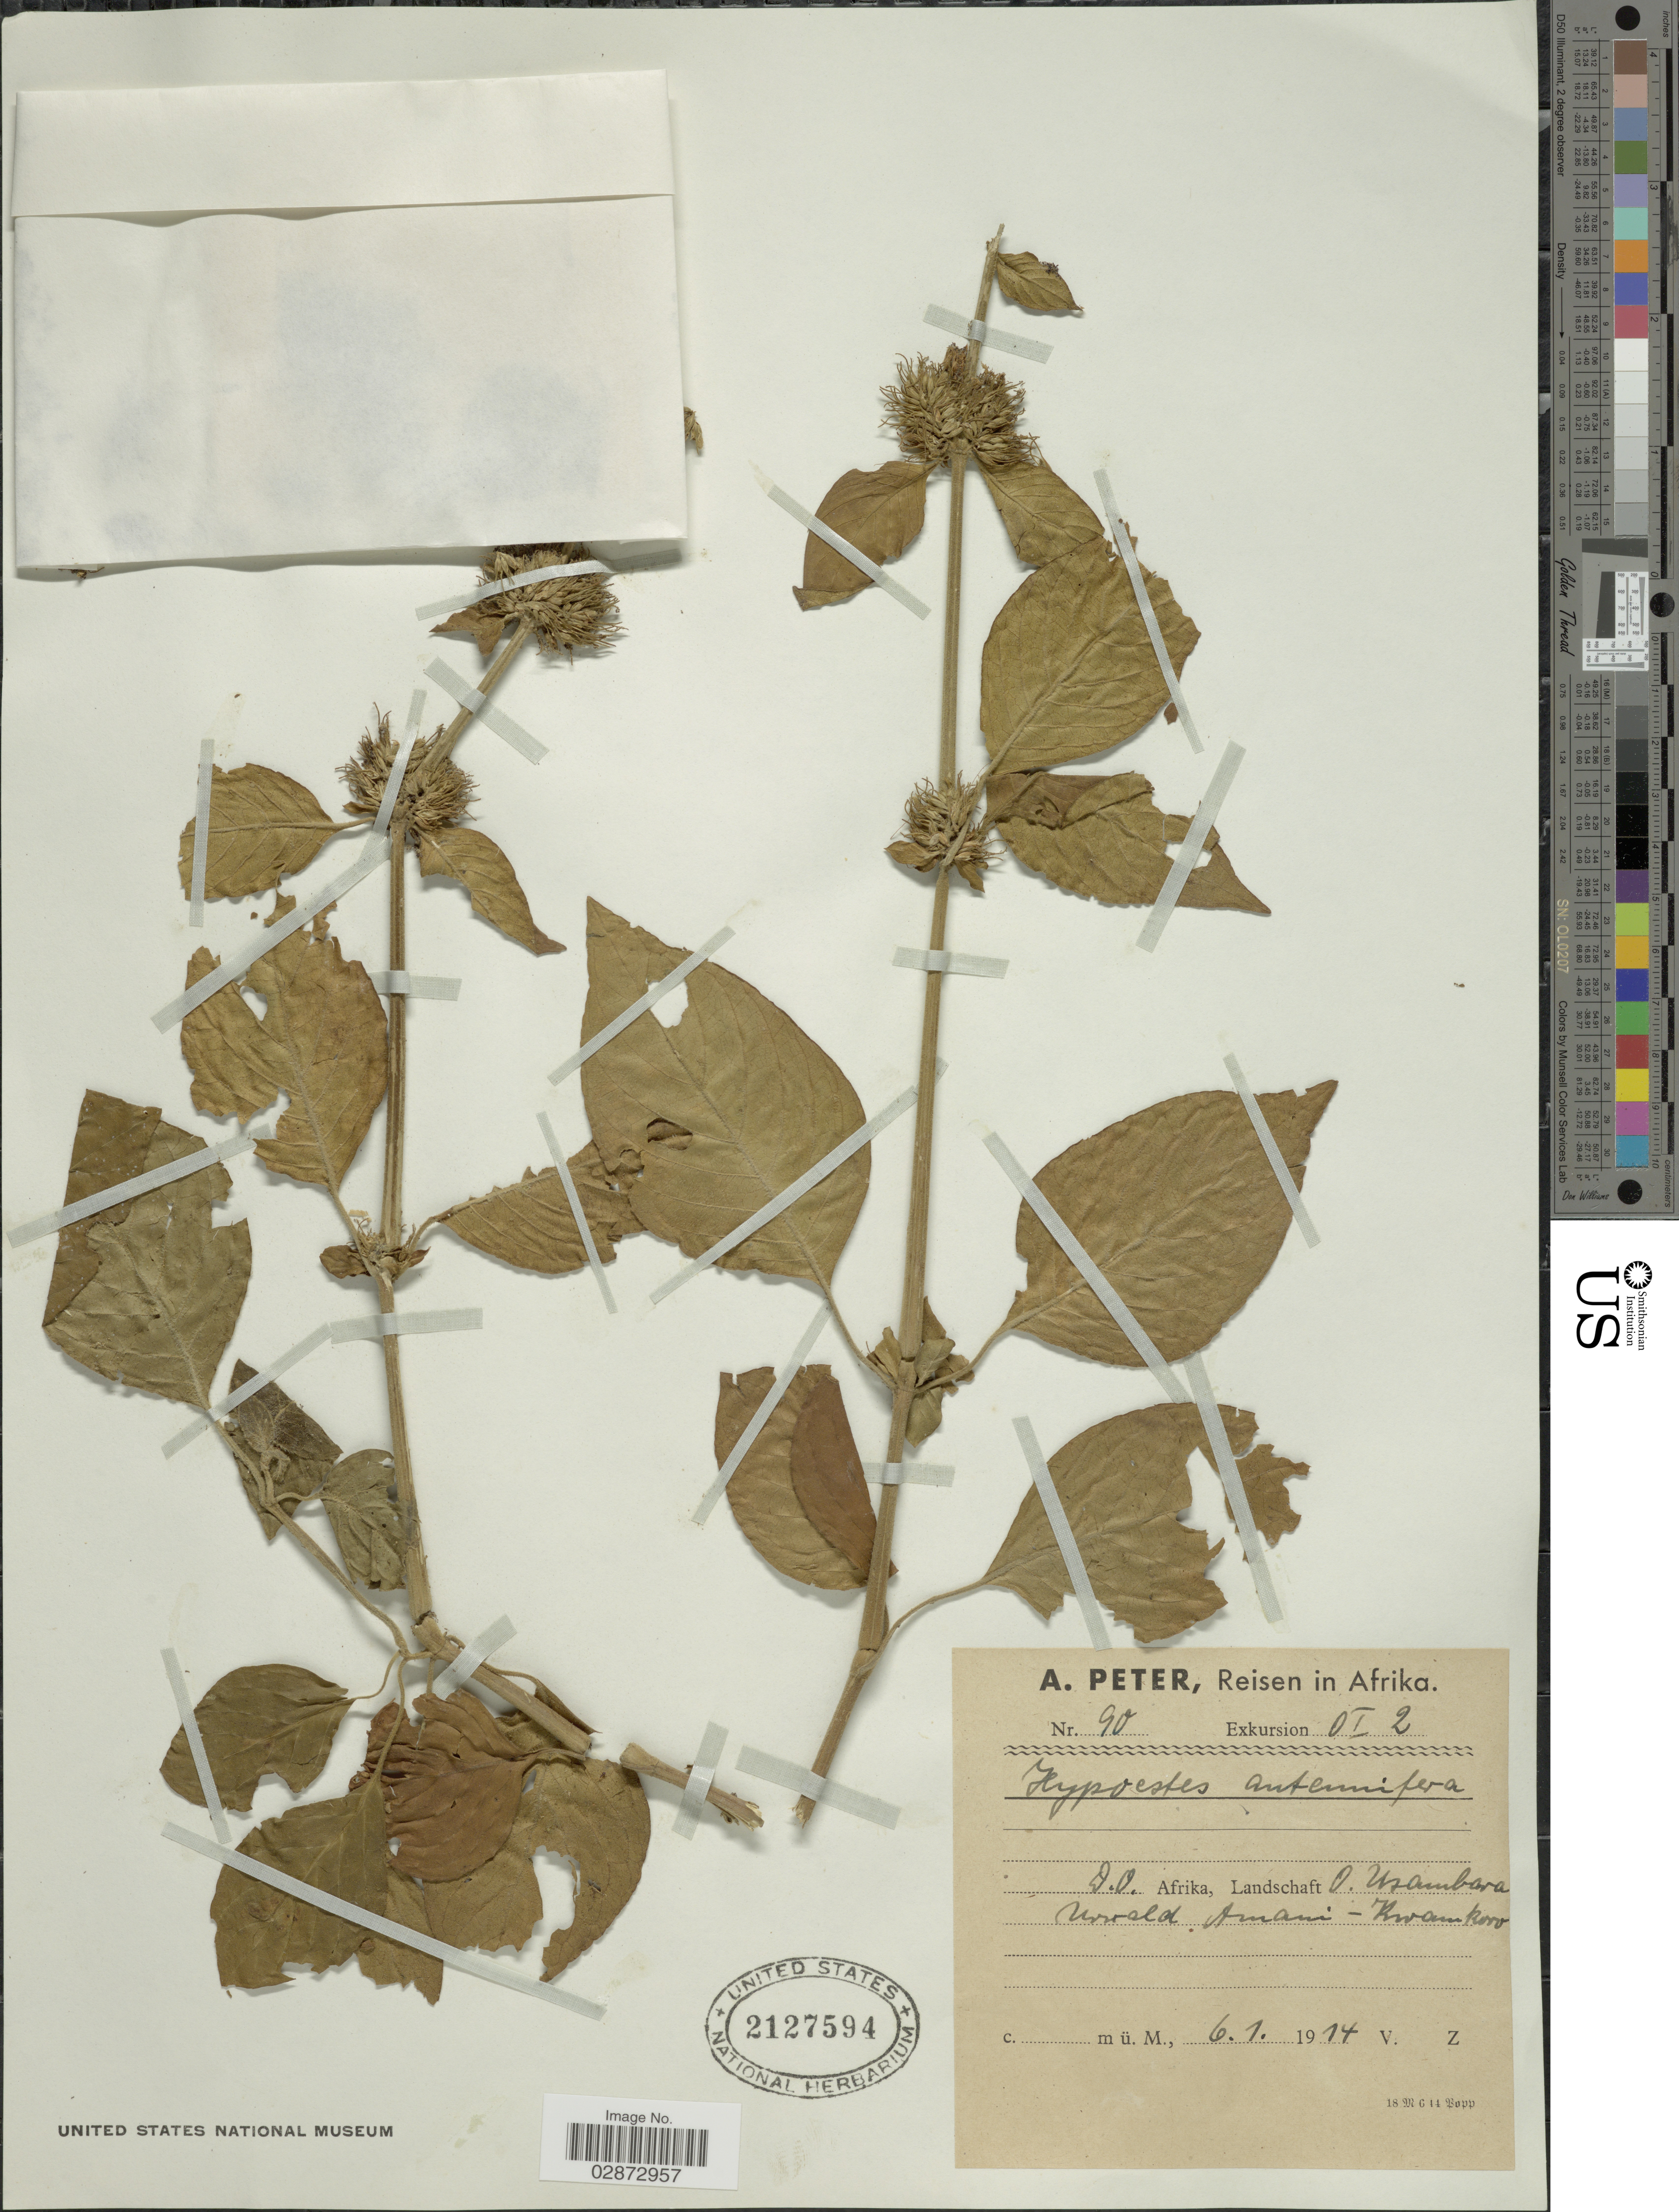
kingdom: Plantae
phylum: Tracheophyta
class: Magnoliopsida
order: Lamiales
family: Acanthaceae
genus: Hypoestes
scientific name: Hypoestes antennifera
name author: S. Moore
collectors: A. Peter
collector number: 90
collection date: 1914-01-06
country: Tanzania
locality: D.O. Afrika, O. Usamabara. Urwald Amani-Kwankoro.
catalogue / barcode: US 2127594